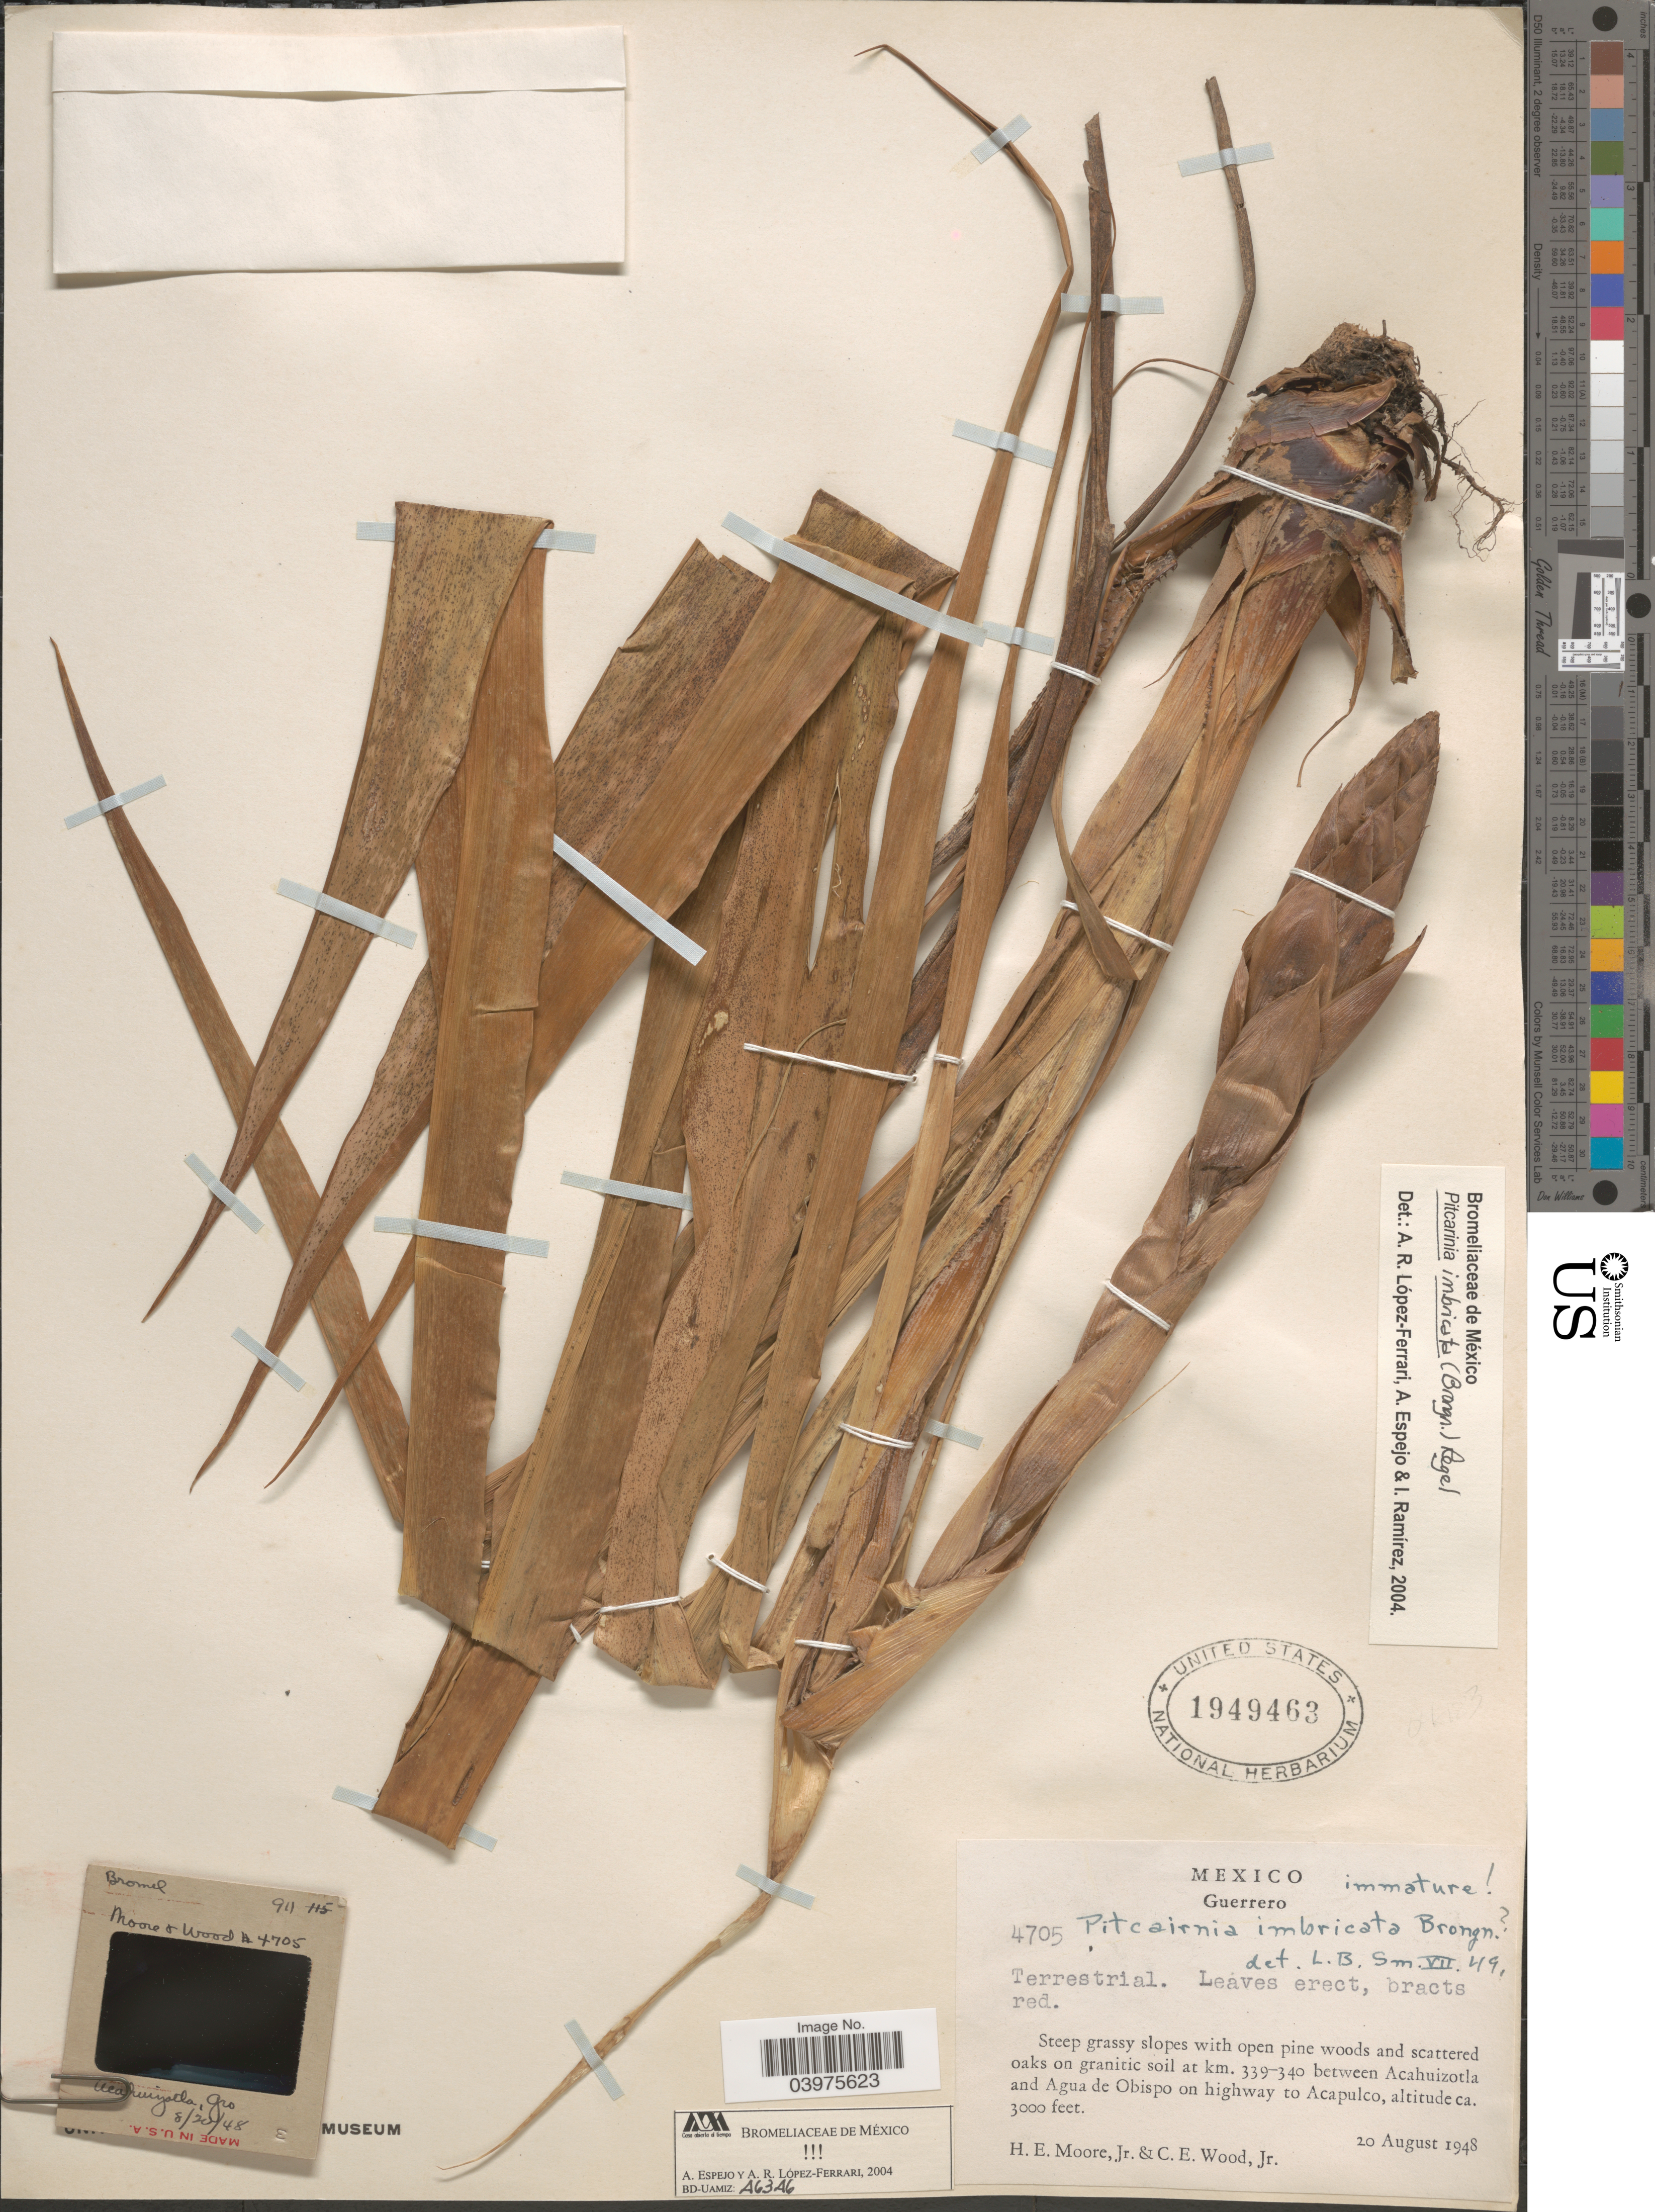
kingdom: Plantae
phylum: Tracheophyta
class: Liliopsida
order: Poales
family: Bromeliaceae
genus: Pitcairnia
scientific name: Pitcairnia imbricata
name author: (Brongn.) Regel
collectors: H. Moore & C. Wood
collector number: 4705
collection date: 1948-08-20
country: Mexico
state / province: Guerrero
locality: At km. 339-340 between Acahuizotla and Agua de Obispo on highway to Acapulco.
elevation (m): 914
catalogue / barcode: US 1949463